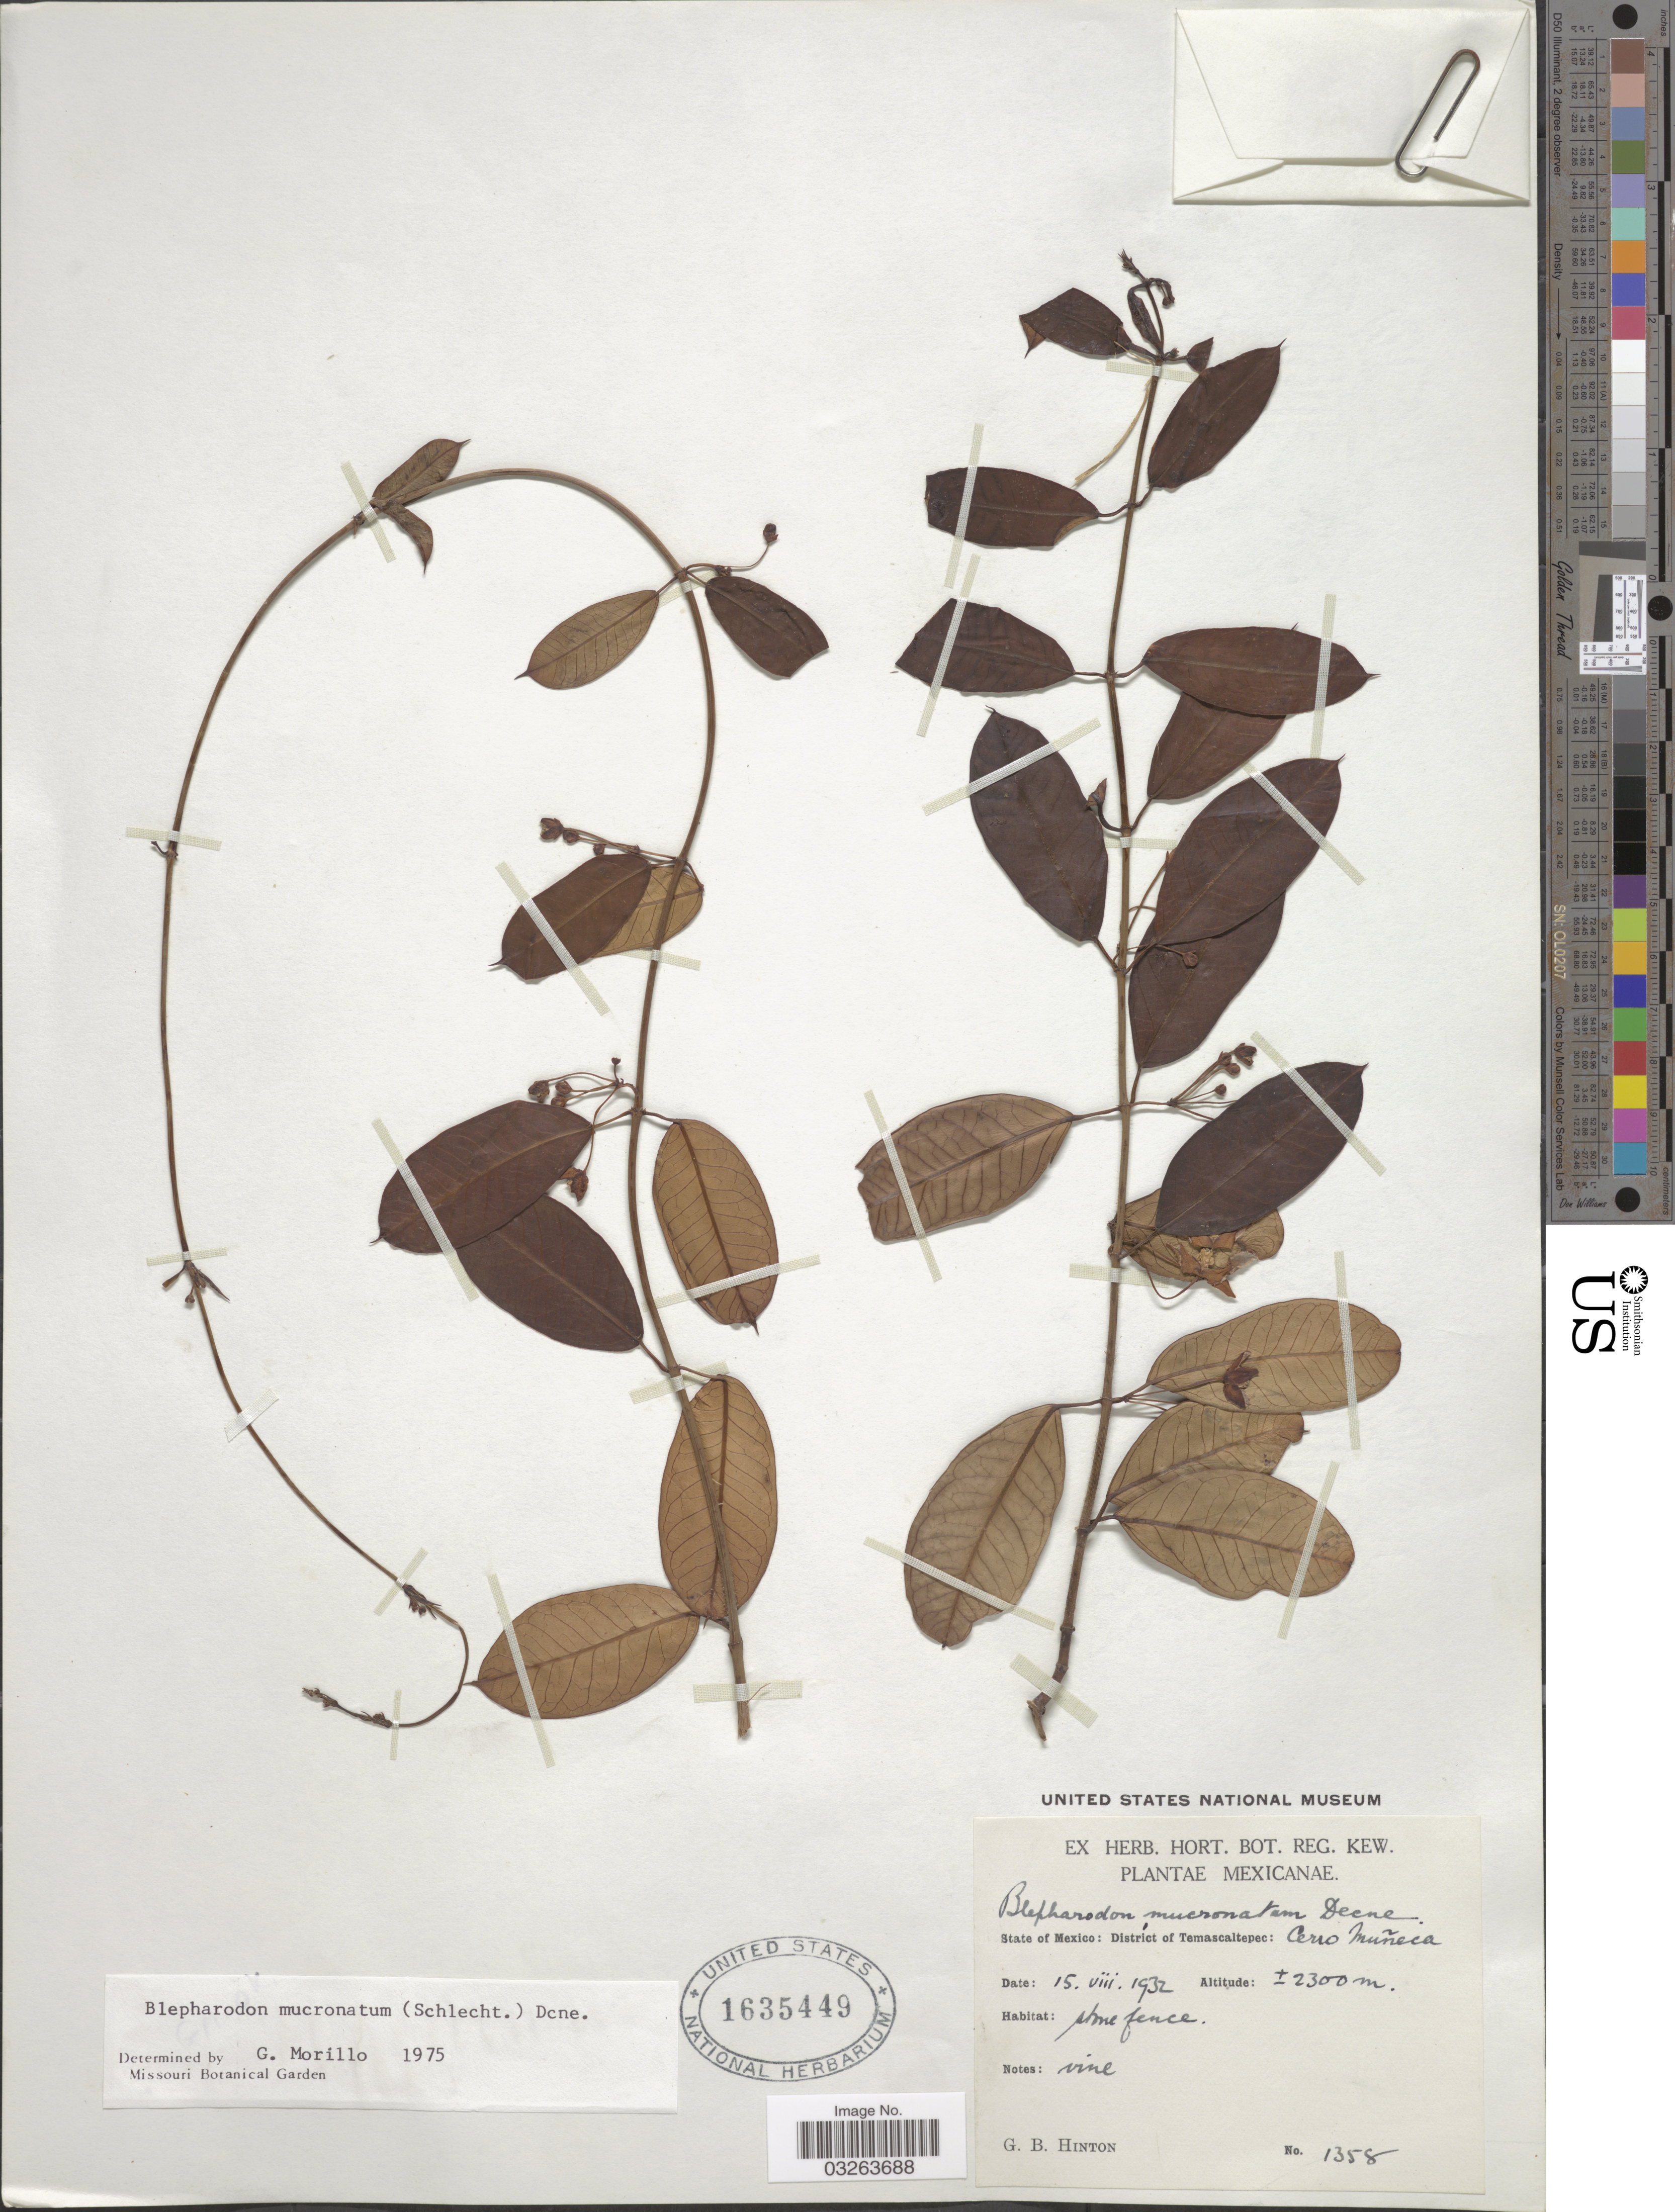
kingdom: Plantae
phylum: Tracheophyta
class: Magnoliopsida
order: Gentianales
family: Apocynaceae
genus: Blepharodon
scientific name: Blepharodon mucronatum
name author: (Schltdl.) Decne.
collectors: G. B. Hinton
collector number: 1358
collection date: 1932-08-15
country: Mexico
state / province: México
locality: District of Temascaltepec: Cerro Muñeca.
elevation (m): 2300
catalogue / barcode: US 1635449